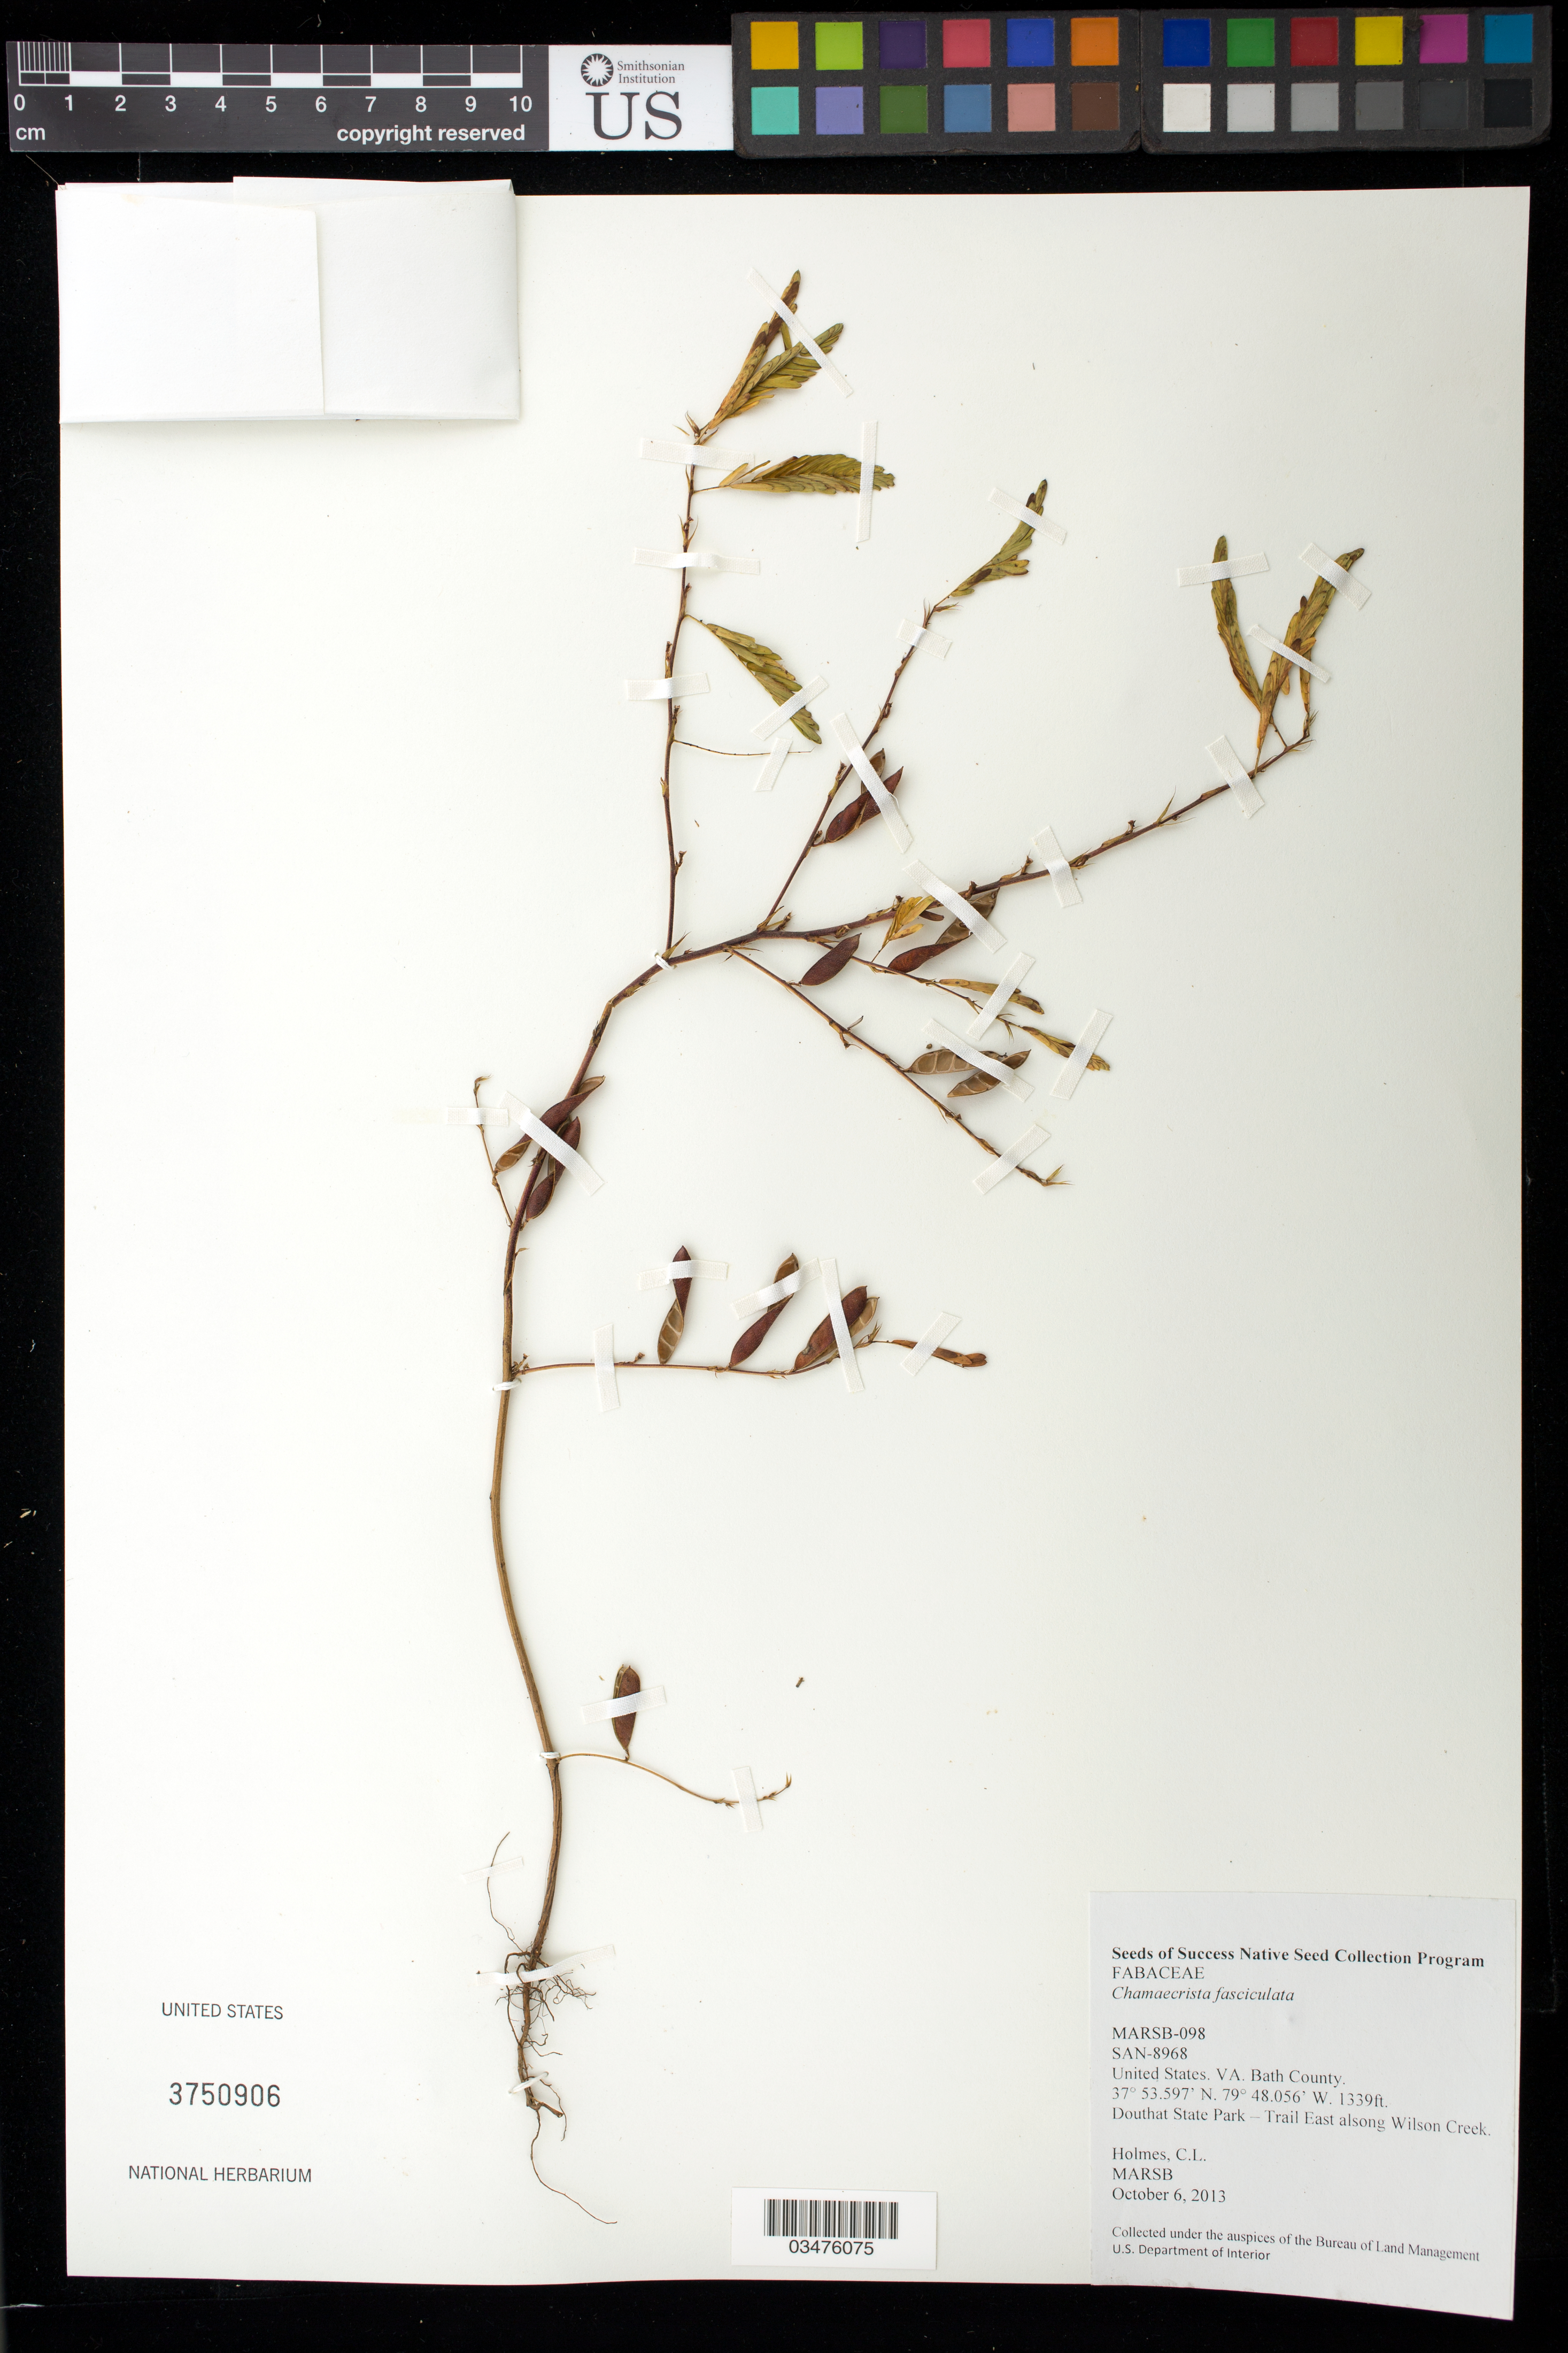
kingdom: Plantae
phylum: Tracheophyta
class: Magnoliopsida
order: Fabales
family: Fabaceae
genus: Chamaecrista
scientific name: Chamaecrista fasciculata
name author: (Michx.) Greene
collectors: C. Holmes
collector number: MARSB-098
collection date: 2013-10-06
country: United States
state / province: Virginia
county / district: Bath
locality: Douthat State Park- Trail East alongside Wilson Creek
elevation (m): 408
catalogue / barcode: US 3750906